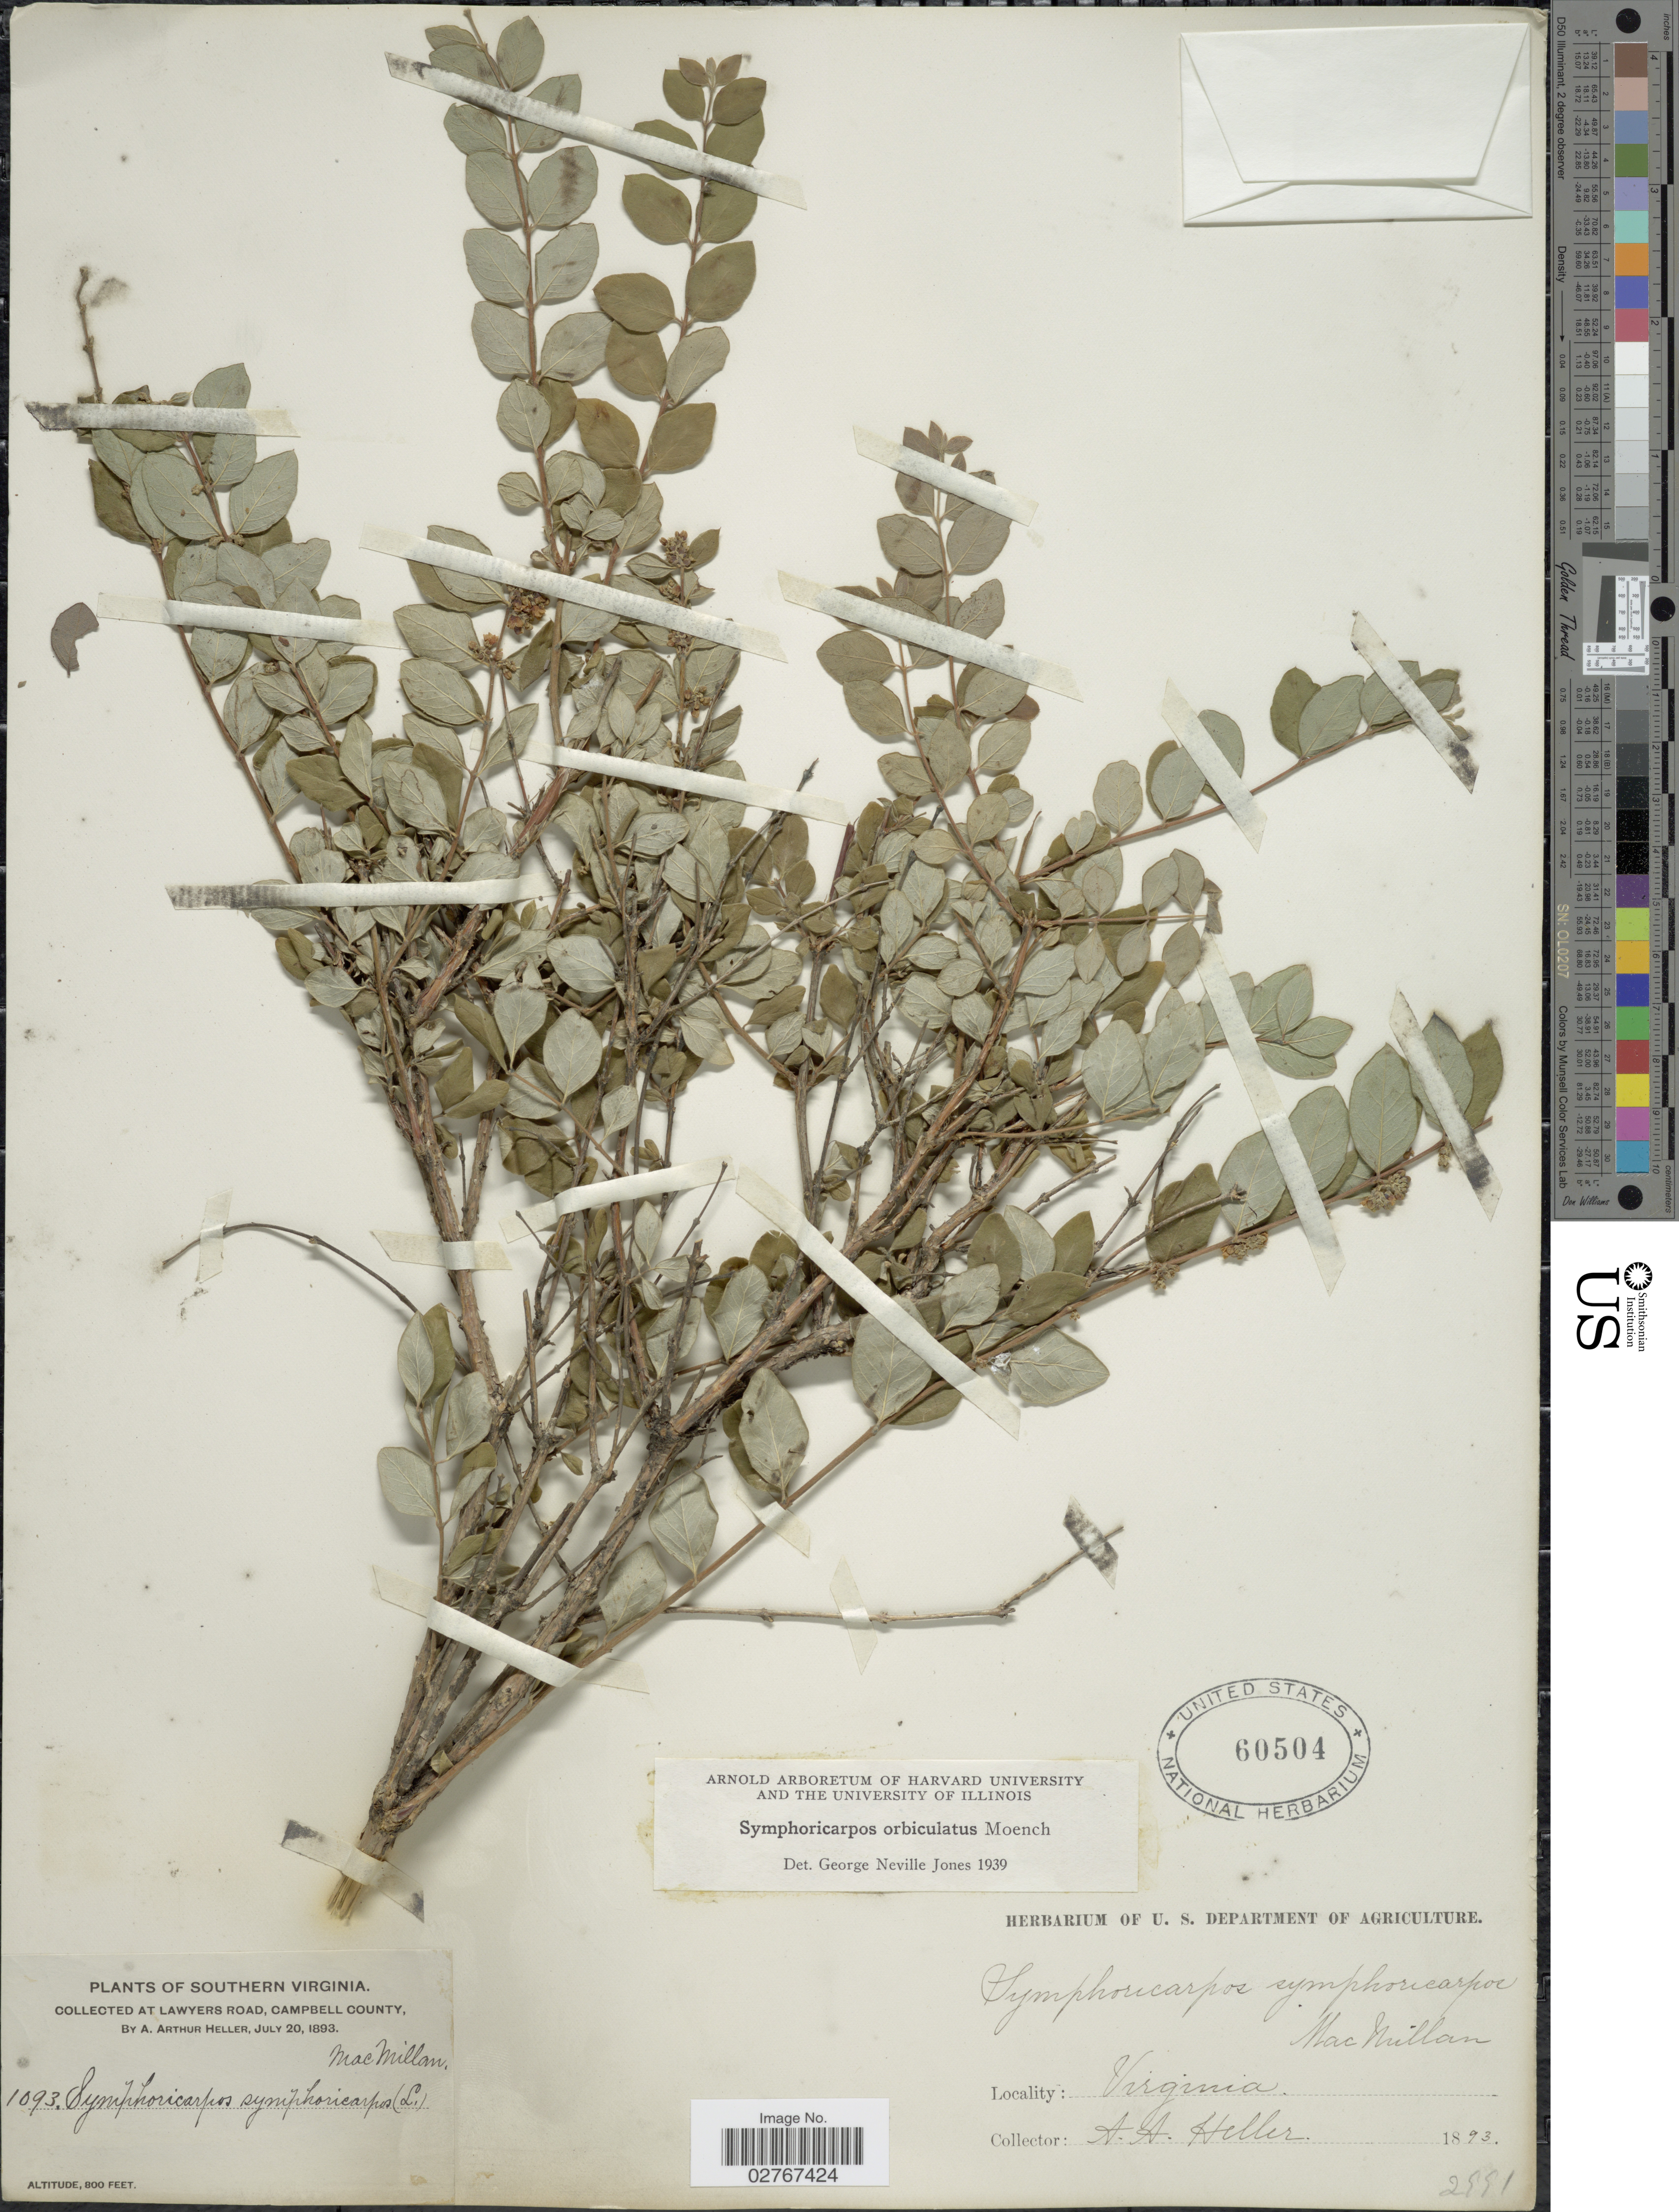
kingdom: Plantae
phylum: Tracheophyta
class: Magnoliopsida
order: Dipsacales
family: Caprifoliaceae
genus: Symphoricarpos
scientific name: Symphoricarpos orbiculatus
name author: Moench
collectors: A. A. Heller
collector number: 1093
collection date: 1893-07-20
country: United States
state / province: Virginia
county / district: Campbell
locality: Southern Virginia, Lawyers Road, Campbell County.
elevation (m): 244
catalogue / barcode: US 60504